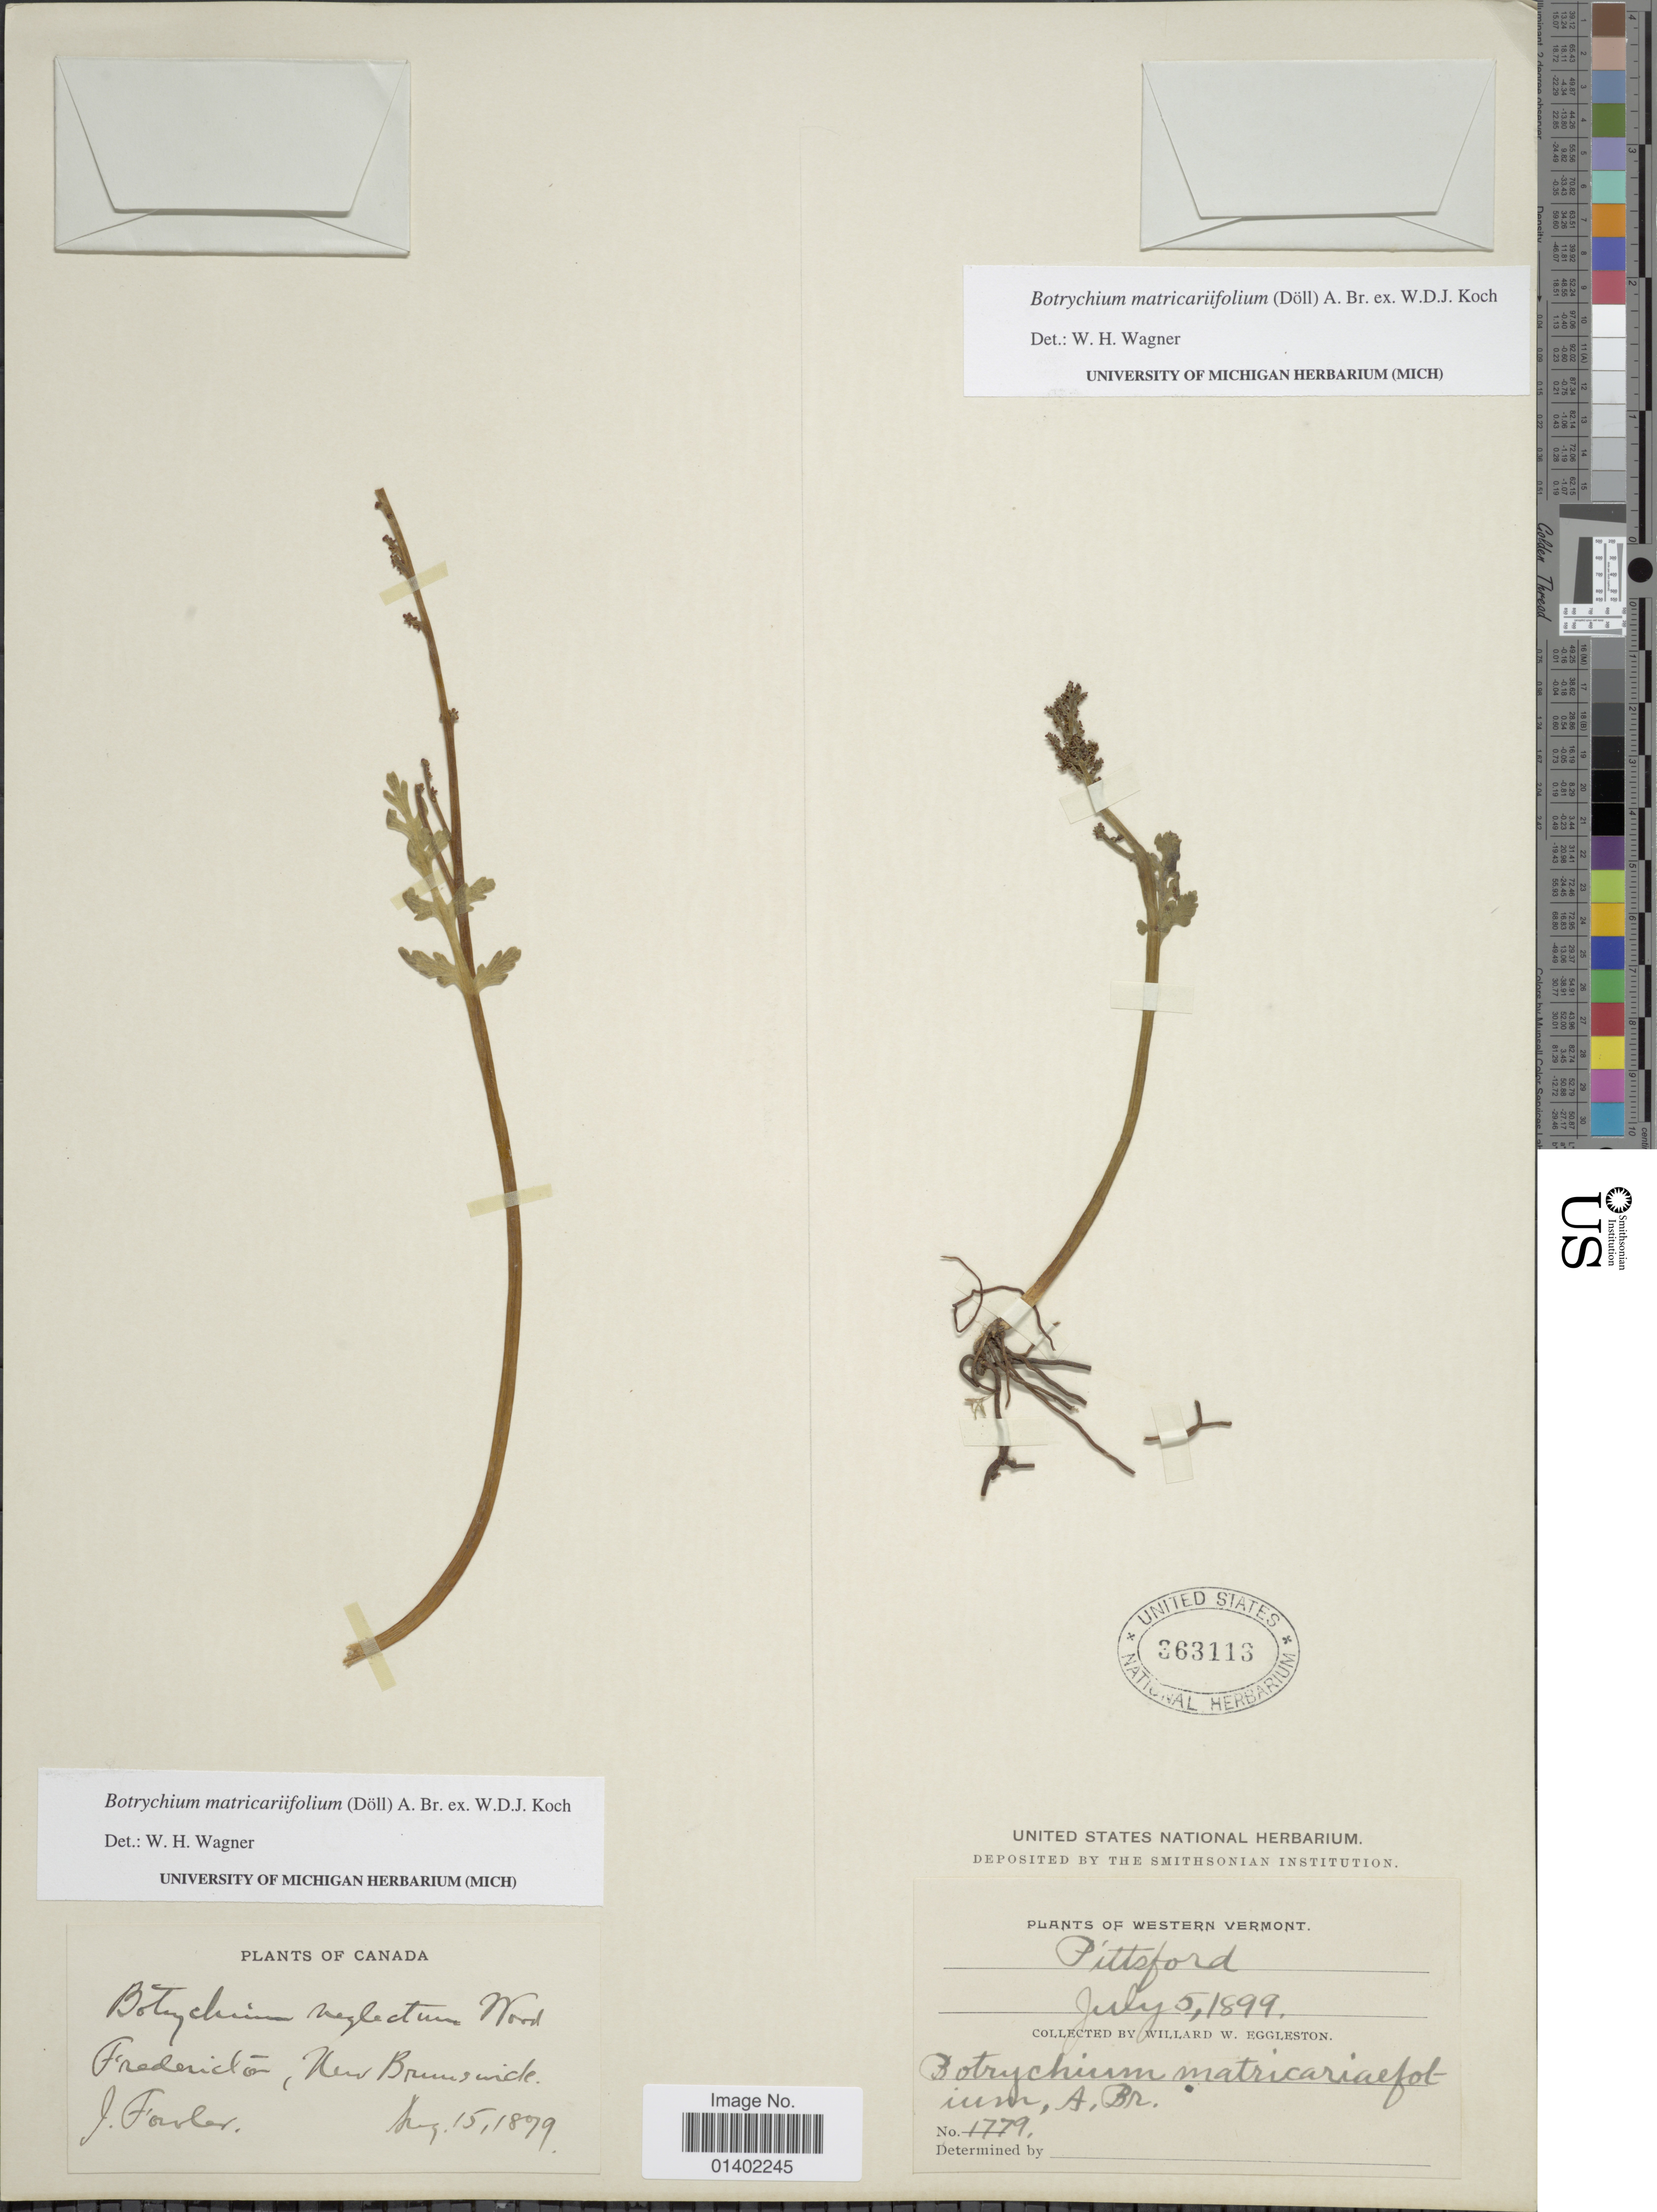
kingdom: Plantae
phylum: Tracheophyta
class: Polypodiopsida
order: Ophioglossales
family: Ophioglossaceae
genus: Botrychium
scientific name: Botrychium matricariifolium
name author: (A. Braun ex Dowell) A. Braun ex Koch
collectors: W. W. Eggleston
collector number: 1779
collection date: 1899-07-05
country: United States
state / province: Vermont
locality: Plants of Western Vermont, Pittsford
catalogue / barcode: US 363113